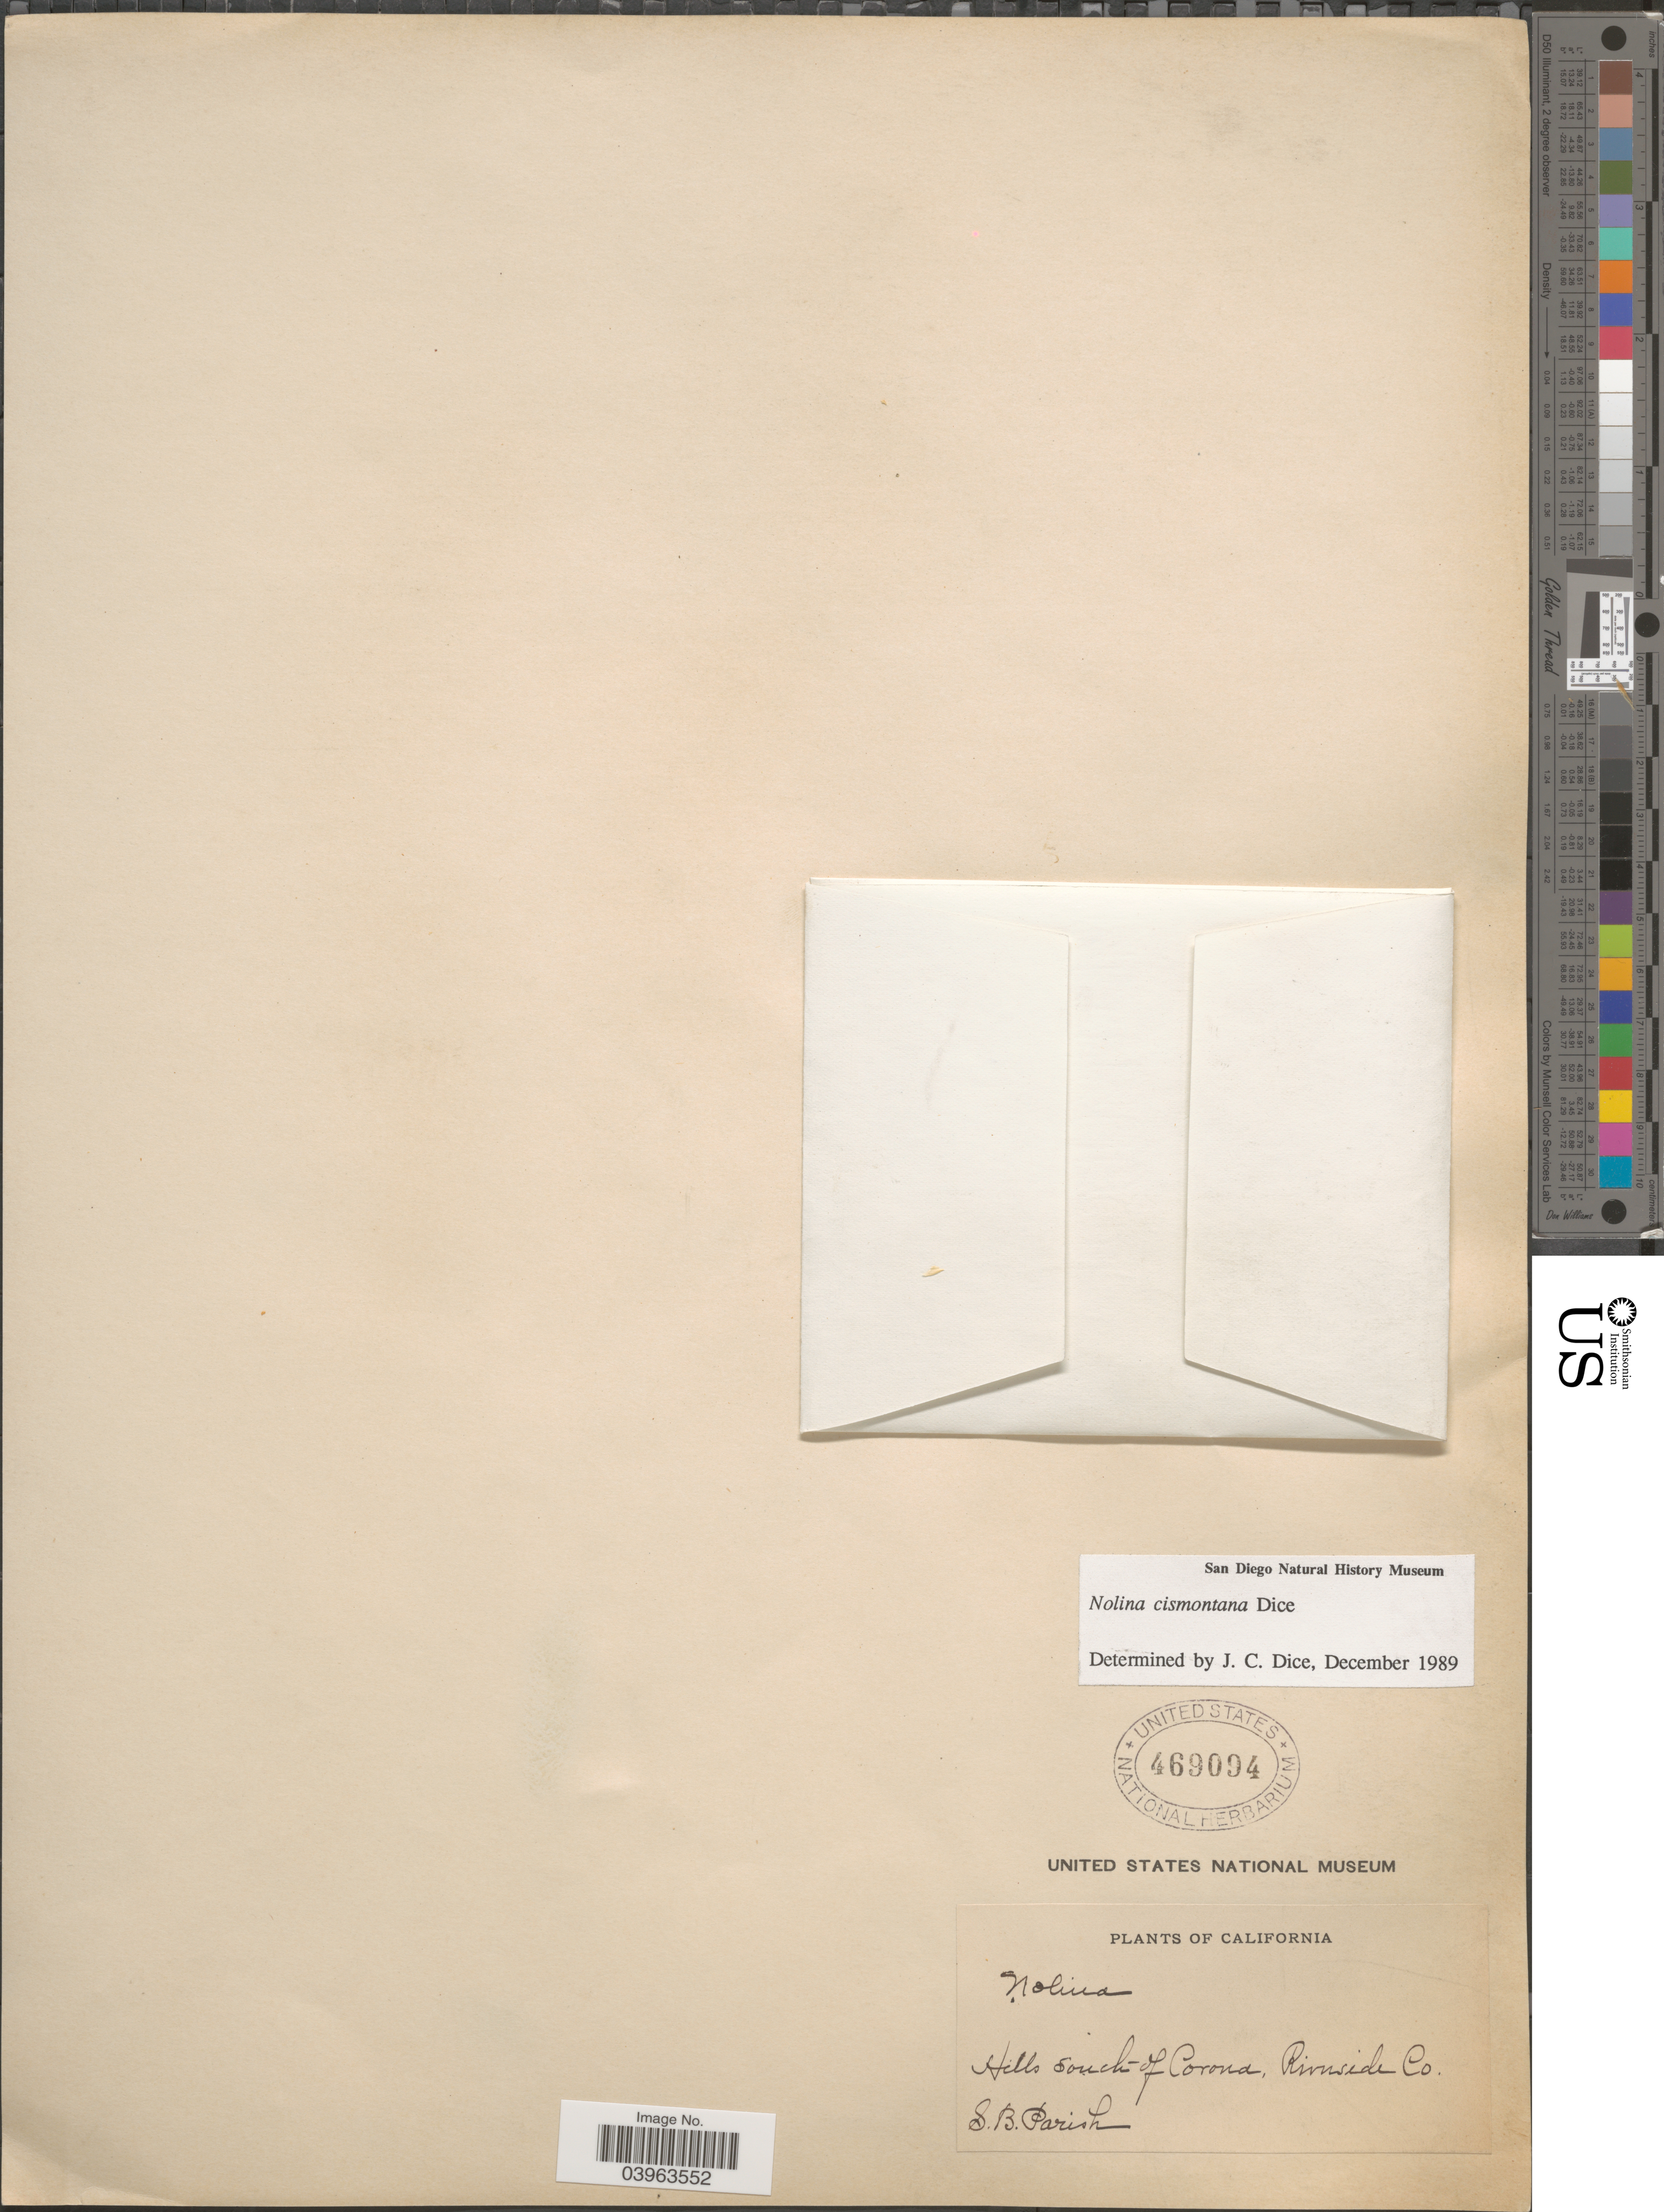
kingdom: Plantae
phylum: Tracheophyta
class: Liliopsida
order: Asparagales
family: Asparagaceae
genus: Nolina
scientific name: Nolina cismontana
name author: Dice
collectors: S. B. Parish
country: United States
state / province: California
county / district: Riverside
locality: Hills south of Corona, Riverside Co.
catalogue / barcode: US 469094